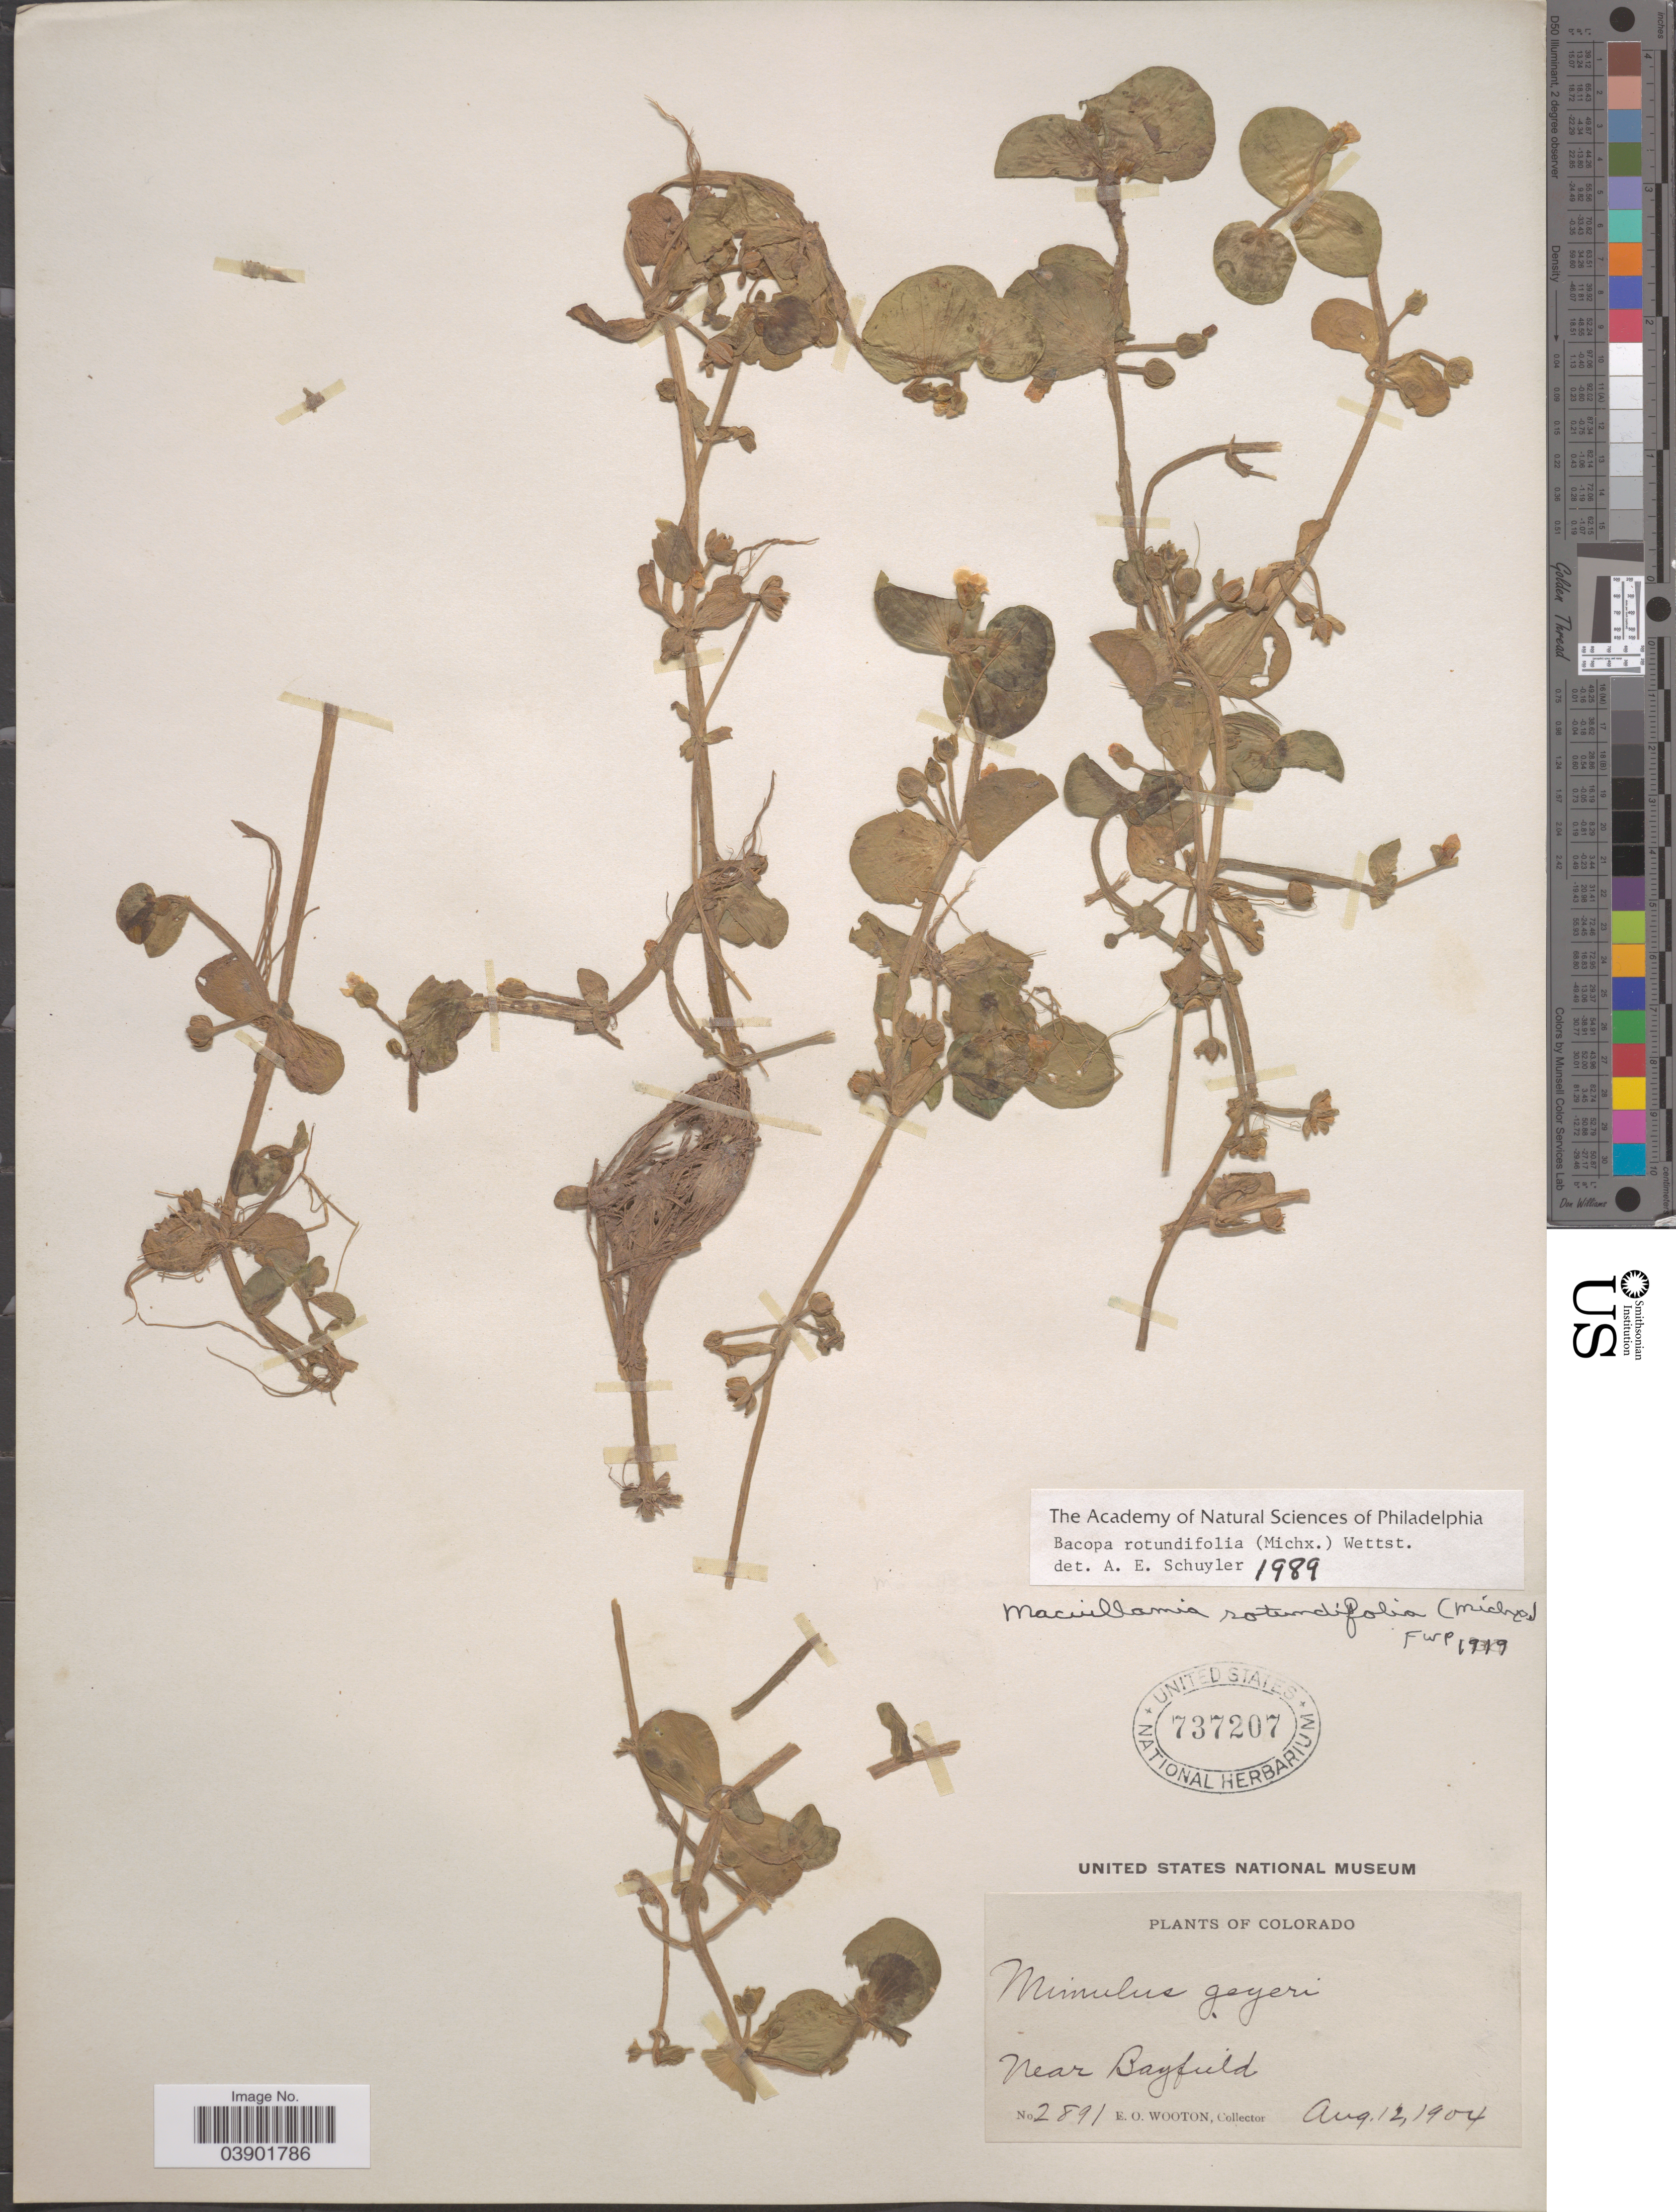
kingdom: Plantae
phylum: Tracheophyta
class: Magnoliopsida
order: Lamiales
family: Plantaginaceae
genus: Bacopa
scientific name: Bacopa rotundifolia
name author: (Michx.) Wettst.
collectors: E. O. Wooton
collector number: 2891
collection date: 1904-08-12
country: United States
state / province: Colorado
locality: Near Bayfield.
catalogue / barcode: US 737207